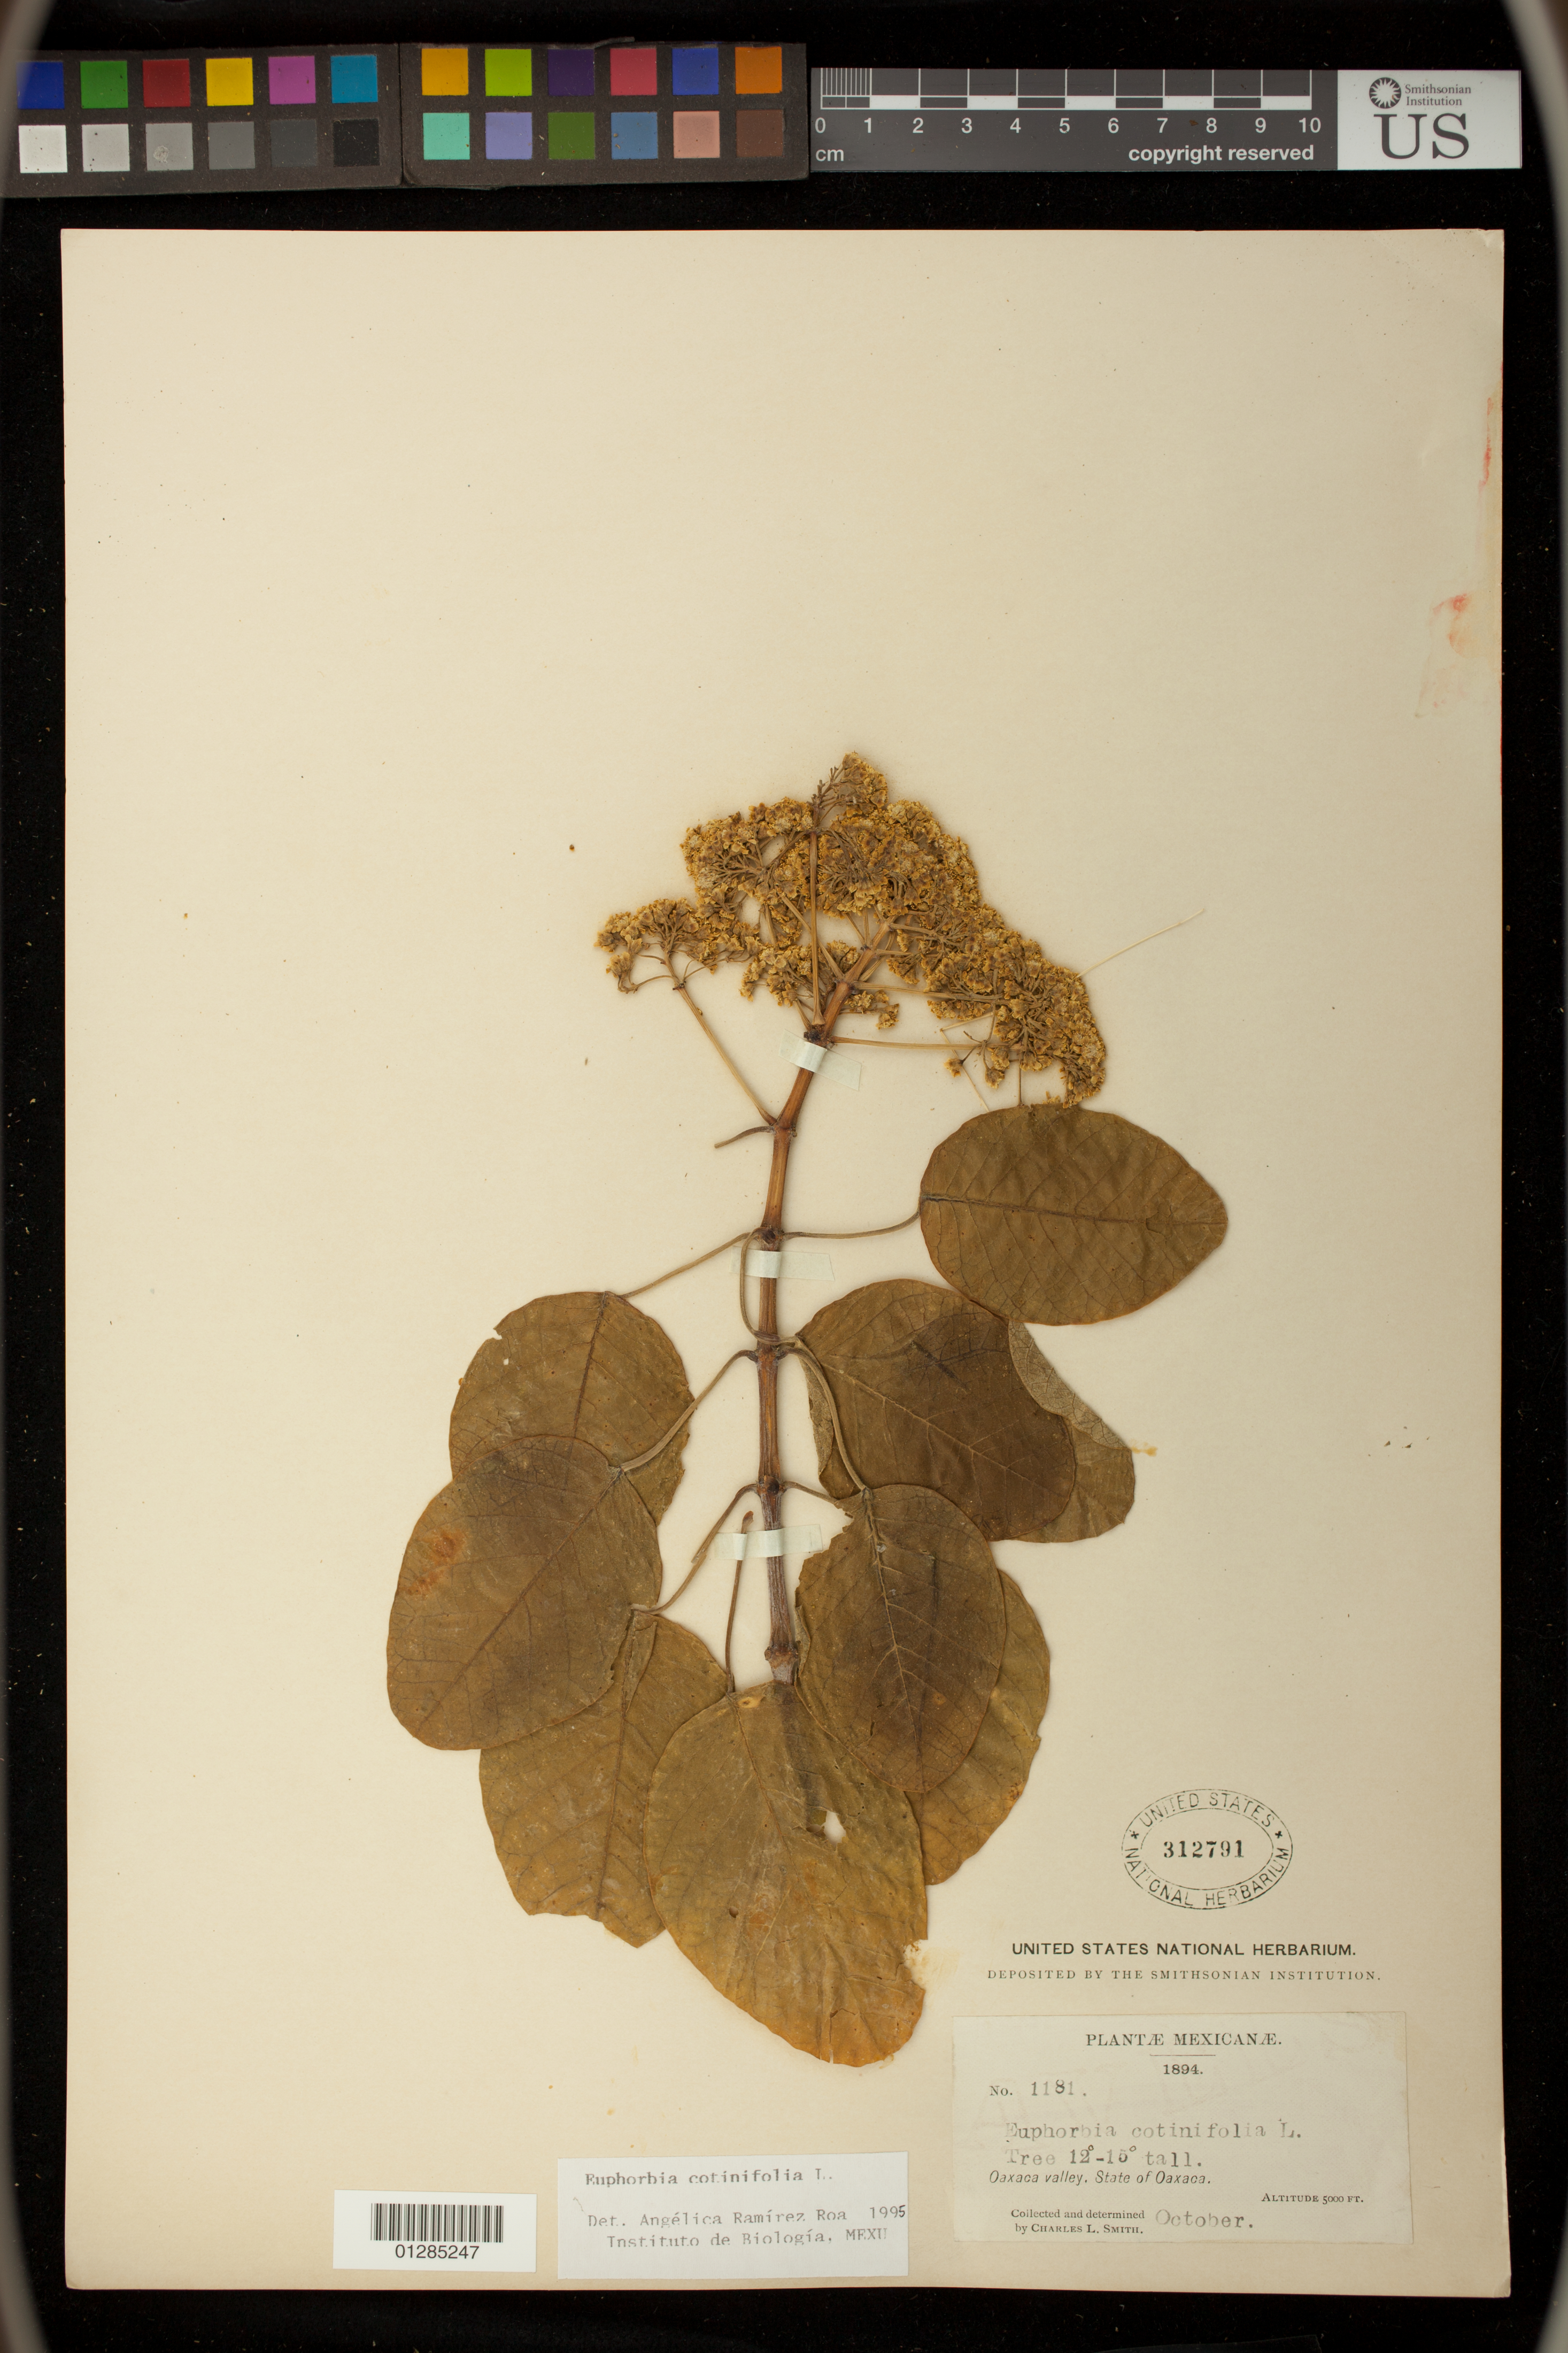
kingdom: Plantae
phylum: Tracheophyta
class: Magnoliopsida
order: Malpighiales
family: Euphorbiaceae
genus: Euphorbia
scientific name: Euphorbia cotinifolia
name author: L.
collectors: C. L. Smith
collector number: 1181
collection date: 1894-10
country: Mexico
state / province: Oaxaca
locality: Oaxaca valley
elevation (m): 1524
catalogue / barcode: US 312791